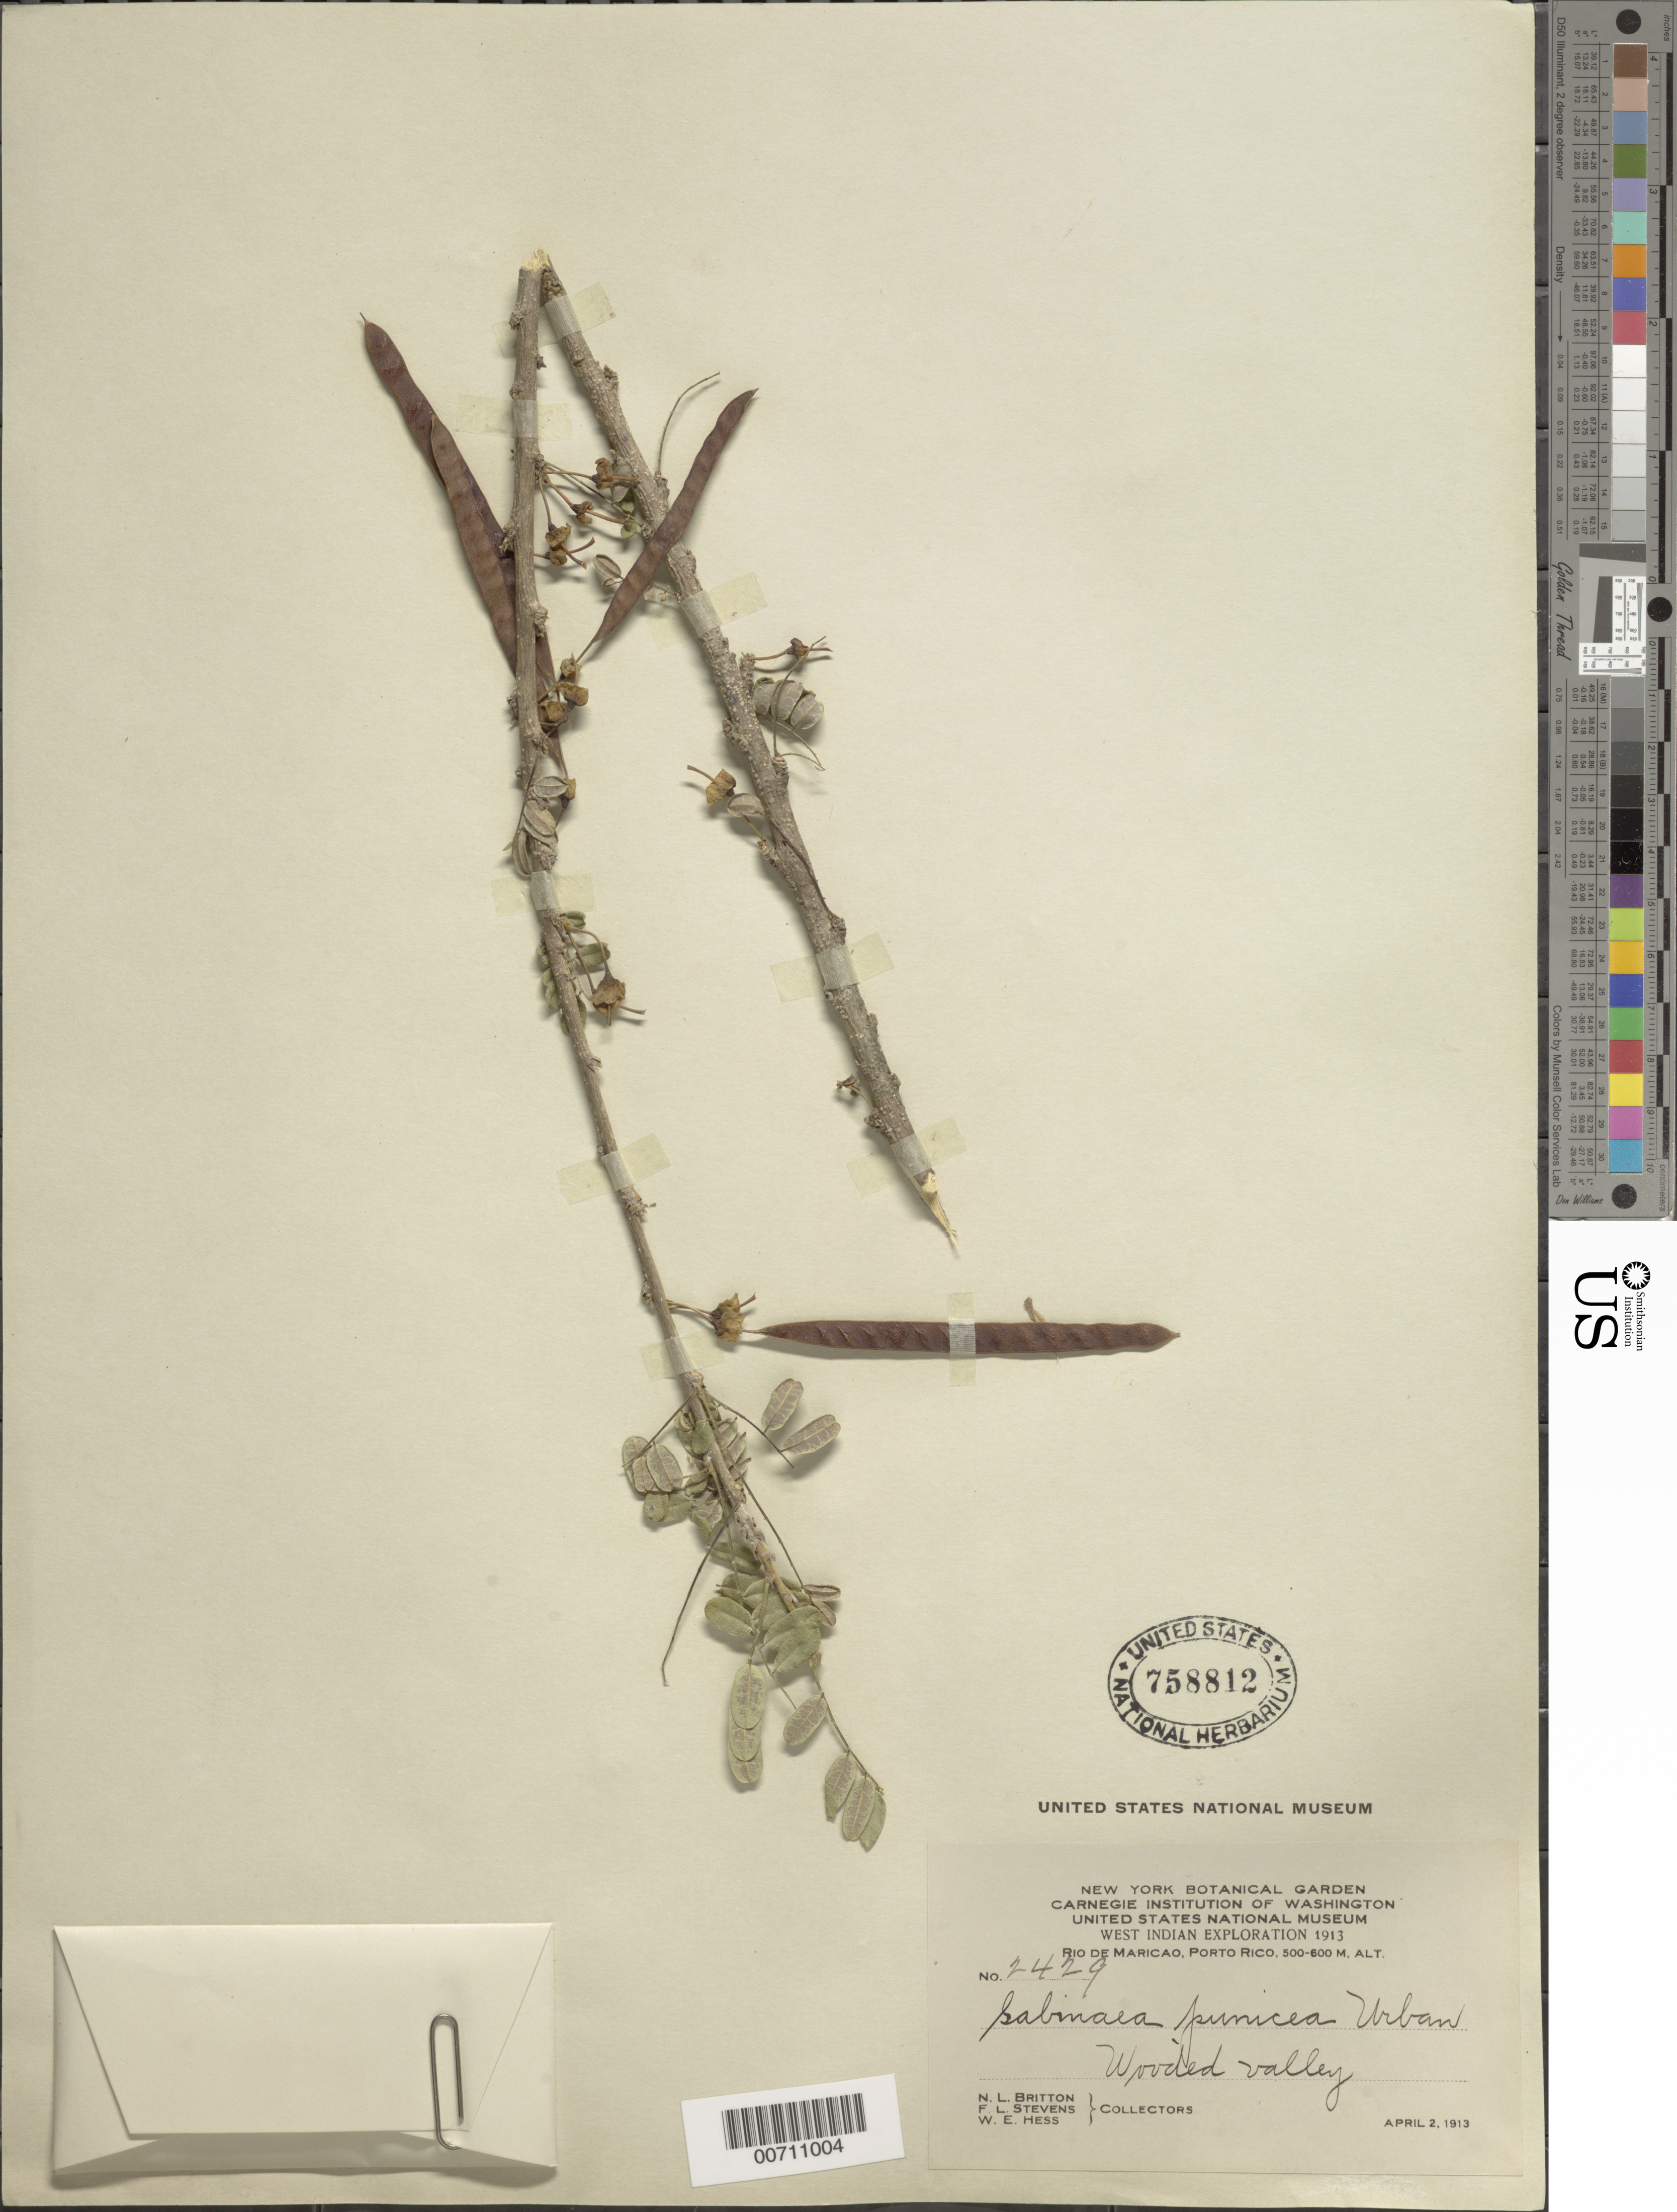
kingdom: Plantae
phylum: Tracheophyta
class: Magnoliopsida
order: Fabales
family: Fabaceae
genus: Poitea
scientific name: Poitea punicea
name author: (Urb.) Lavin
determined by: Strong, Mark T., (BOT), Smithsonian Institution - National Museum of Natural History (UNITED STATES)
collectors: N. Britton, F. L. Stevens & W. Hess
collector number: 2429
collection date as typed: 02 Apr 1913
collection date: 1913-04-02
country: Puerto Rico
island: Greater Antilles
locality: Rio de Maricao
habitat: Wooded valley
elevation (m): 500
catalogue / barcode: US 758812